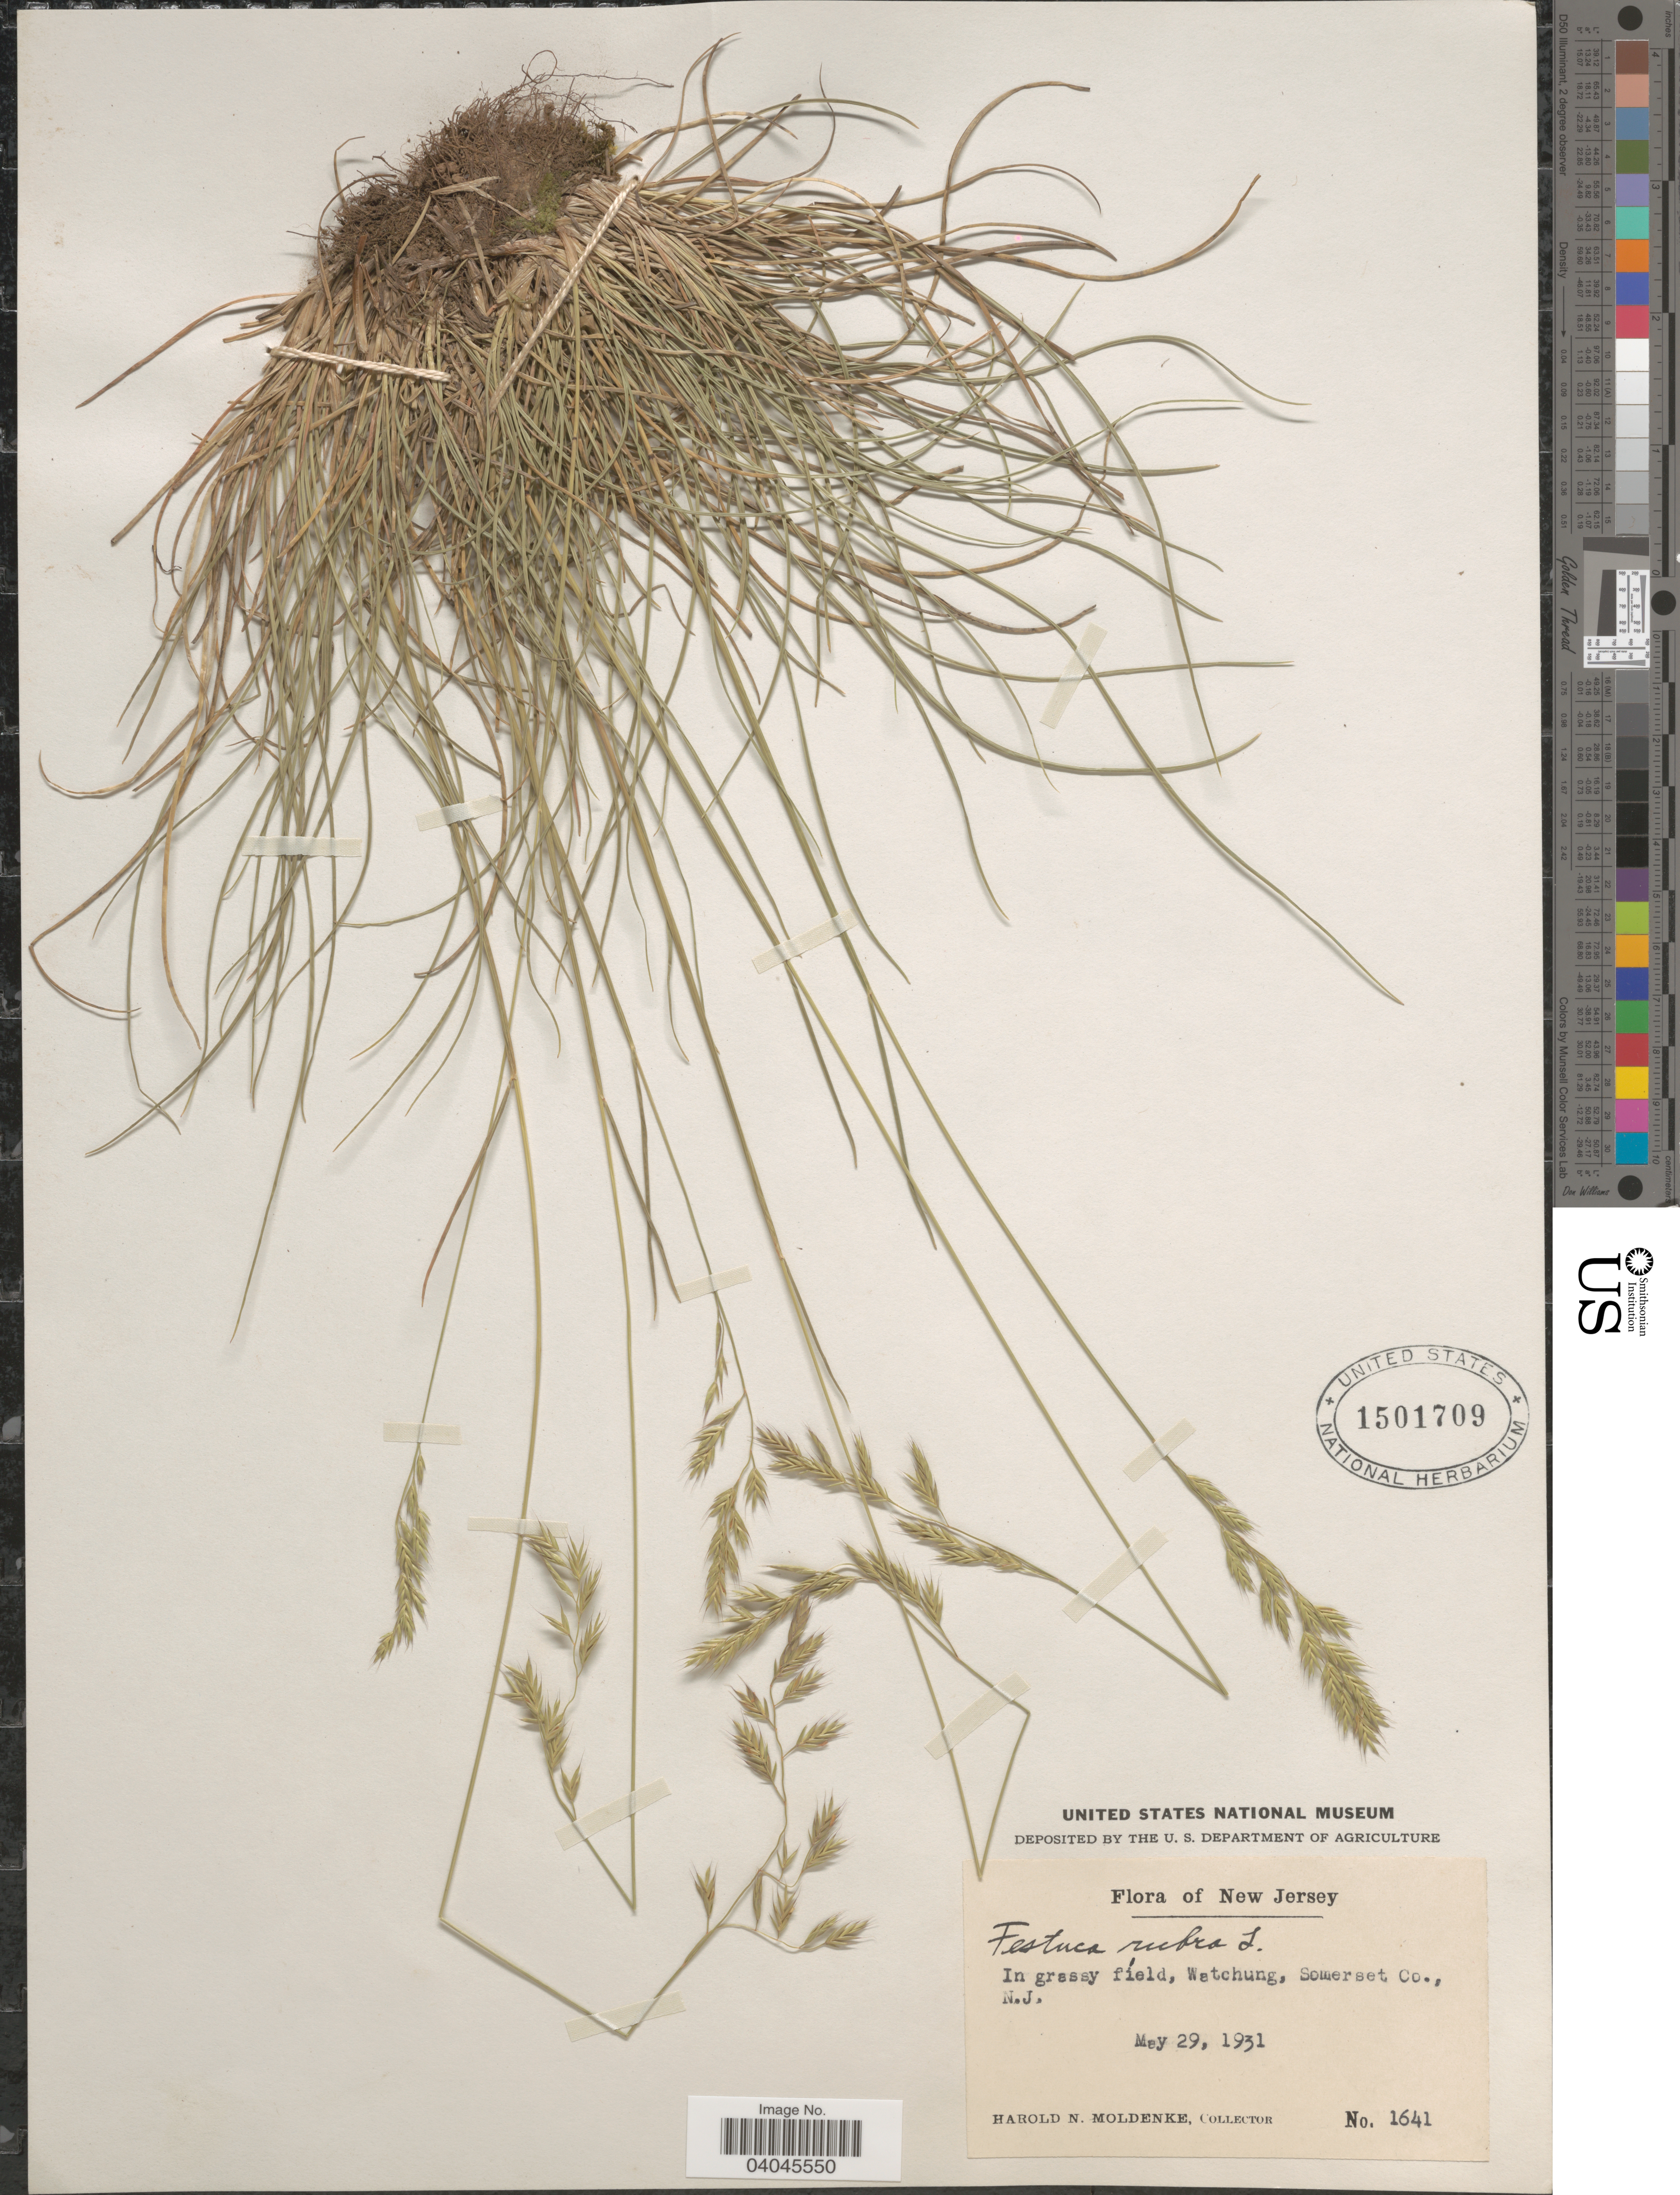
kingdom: Plantae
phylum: Tracheophyta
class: Liliopsida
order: Poales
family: Poaceae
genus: Festuca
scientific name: Festuca rubra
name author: L.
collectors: H. N. Moldenke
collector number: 1641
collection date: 1931-05-29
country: United States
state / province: New Jersey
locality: In grassy field, Watchung, Somerset Co.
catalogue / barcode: US 1501709